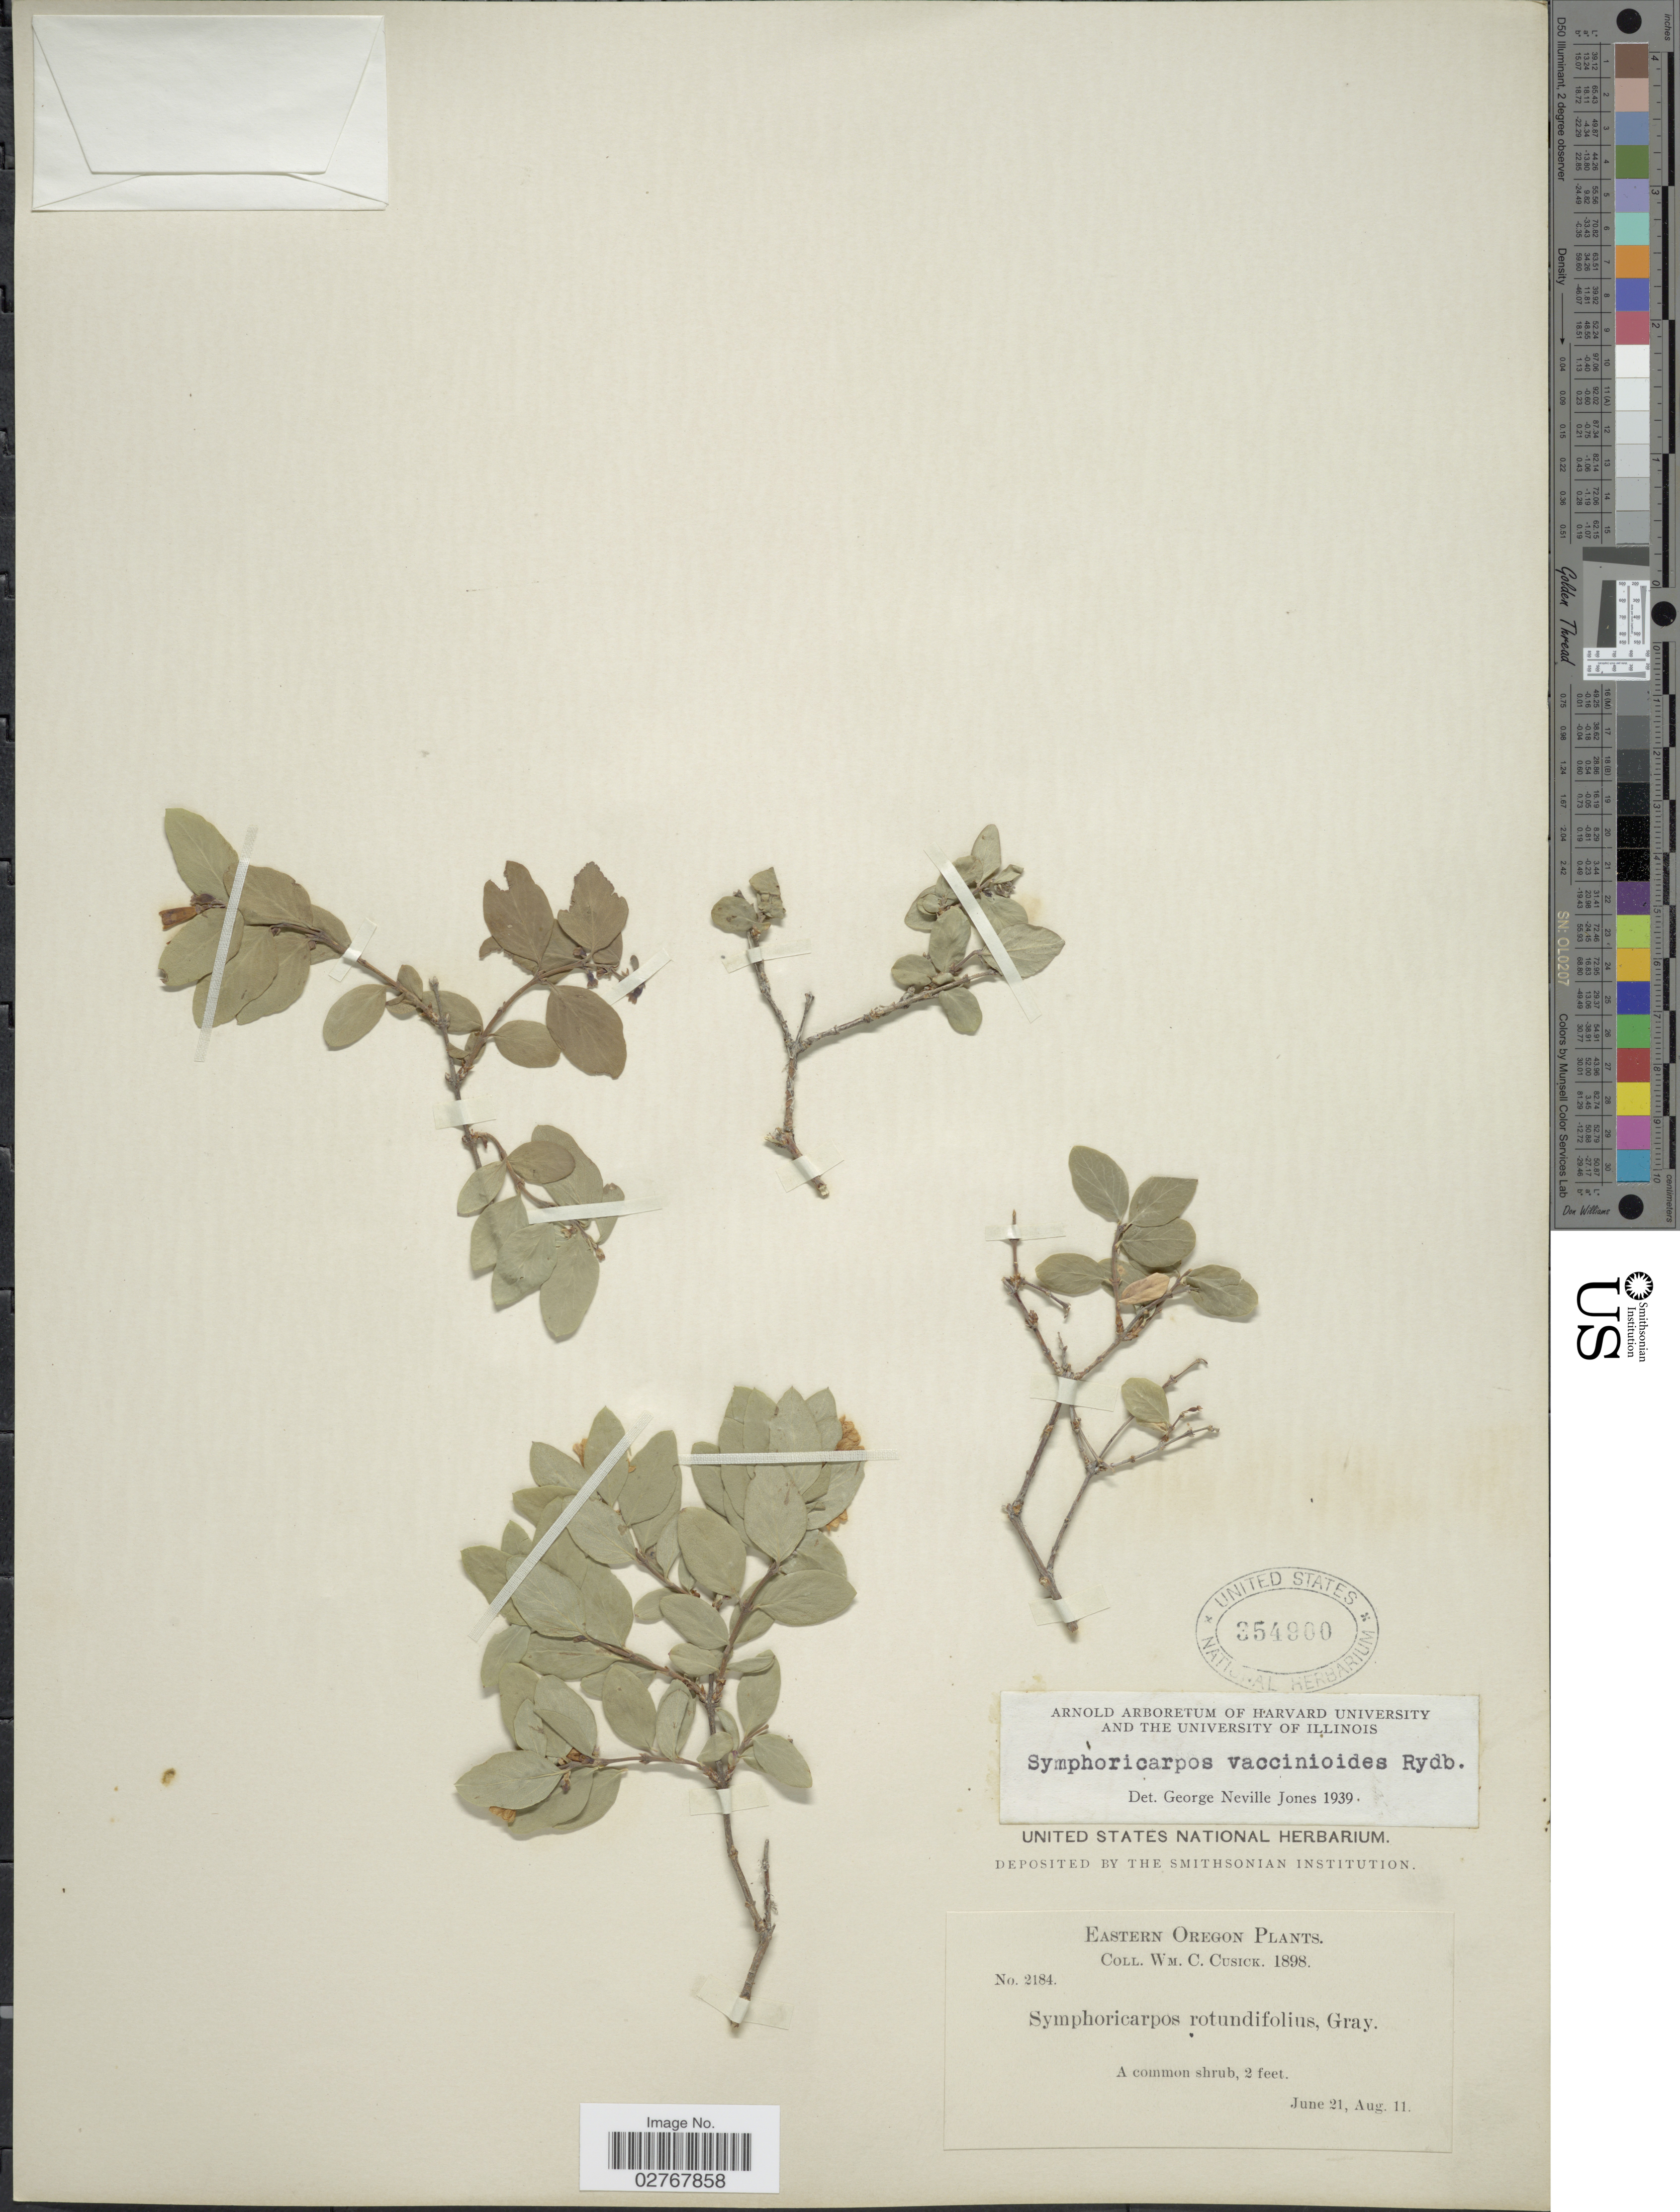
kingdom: Plantae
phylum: Tracheophyta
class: Magnoliopsida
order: Dipsacales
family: Caprifoliaceae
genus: Symphoricarpos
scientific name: Symphoricarpos vaccinioides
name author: Rydb.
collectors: W. C. Cusick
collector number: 2184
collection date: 1898-06-21/1898-08-11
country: United States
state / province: Oregon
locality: Eastern Oregon.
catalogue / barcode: US 354900